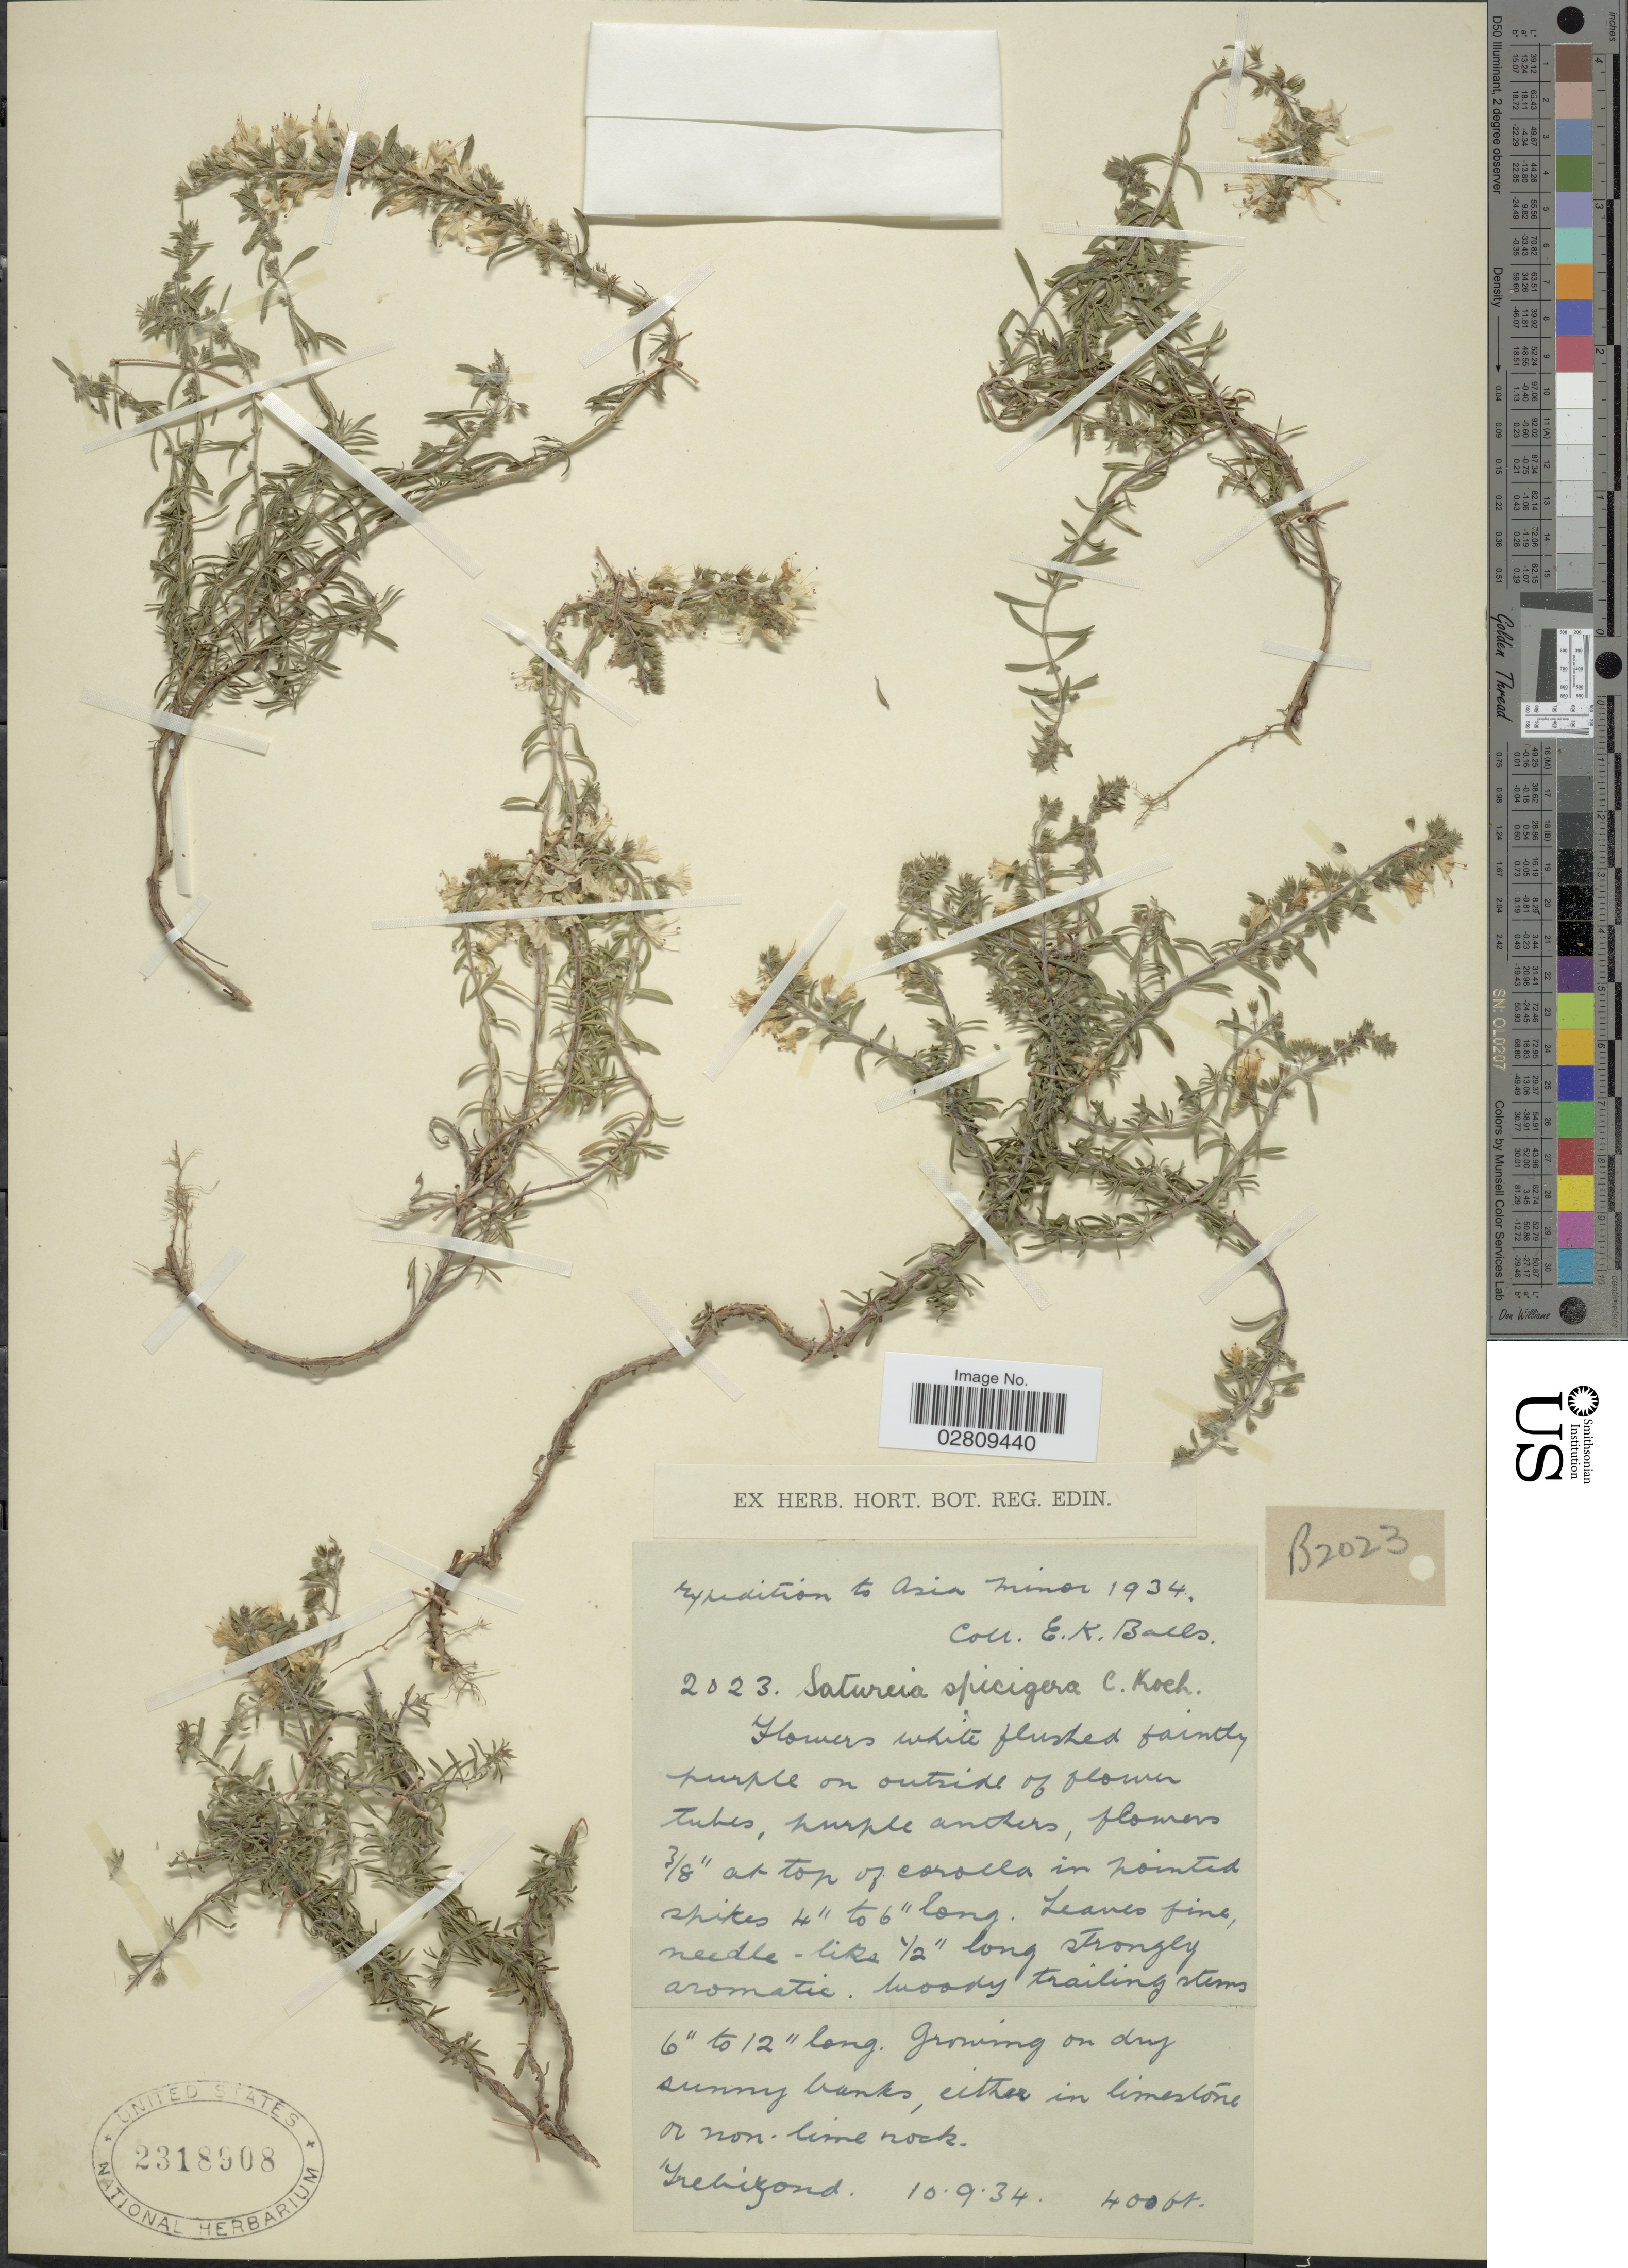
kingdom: Plantae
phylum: Tracheophyta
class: Magnoliopsida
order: Lamiales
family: Lamiaceae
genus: Satureja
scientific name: Satureja spicigera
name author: Boiss.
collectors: E. K. Balls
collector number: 2023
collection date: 1934-09-10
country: Turkey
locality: Asia Minor. Trebizond.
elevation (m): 122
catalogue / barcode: US 2318908